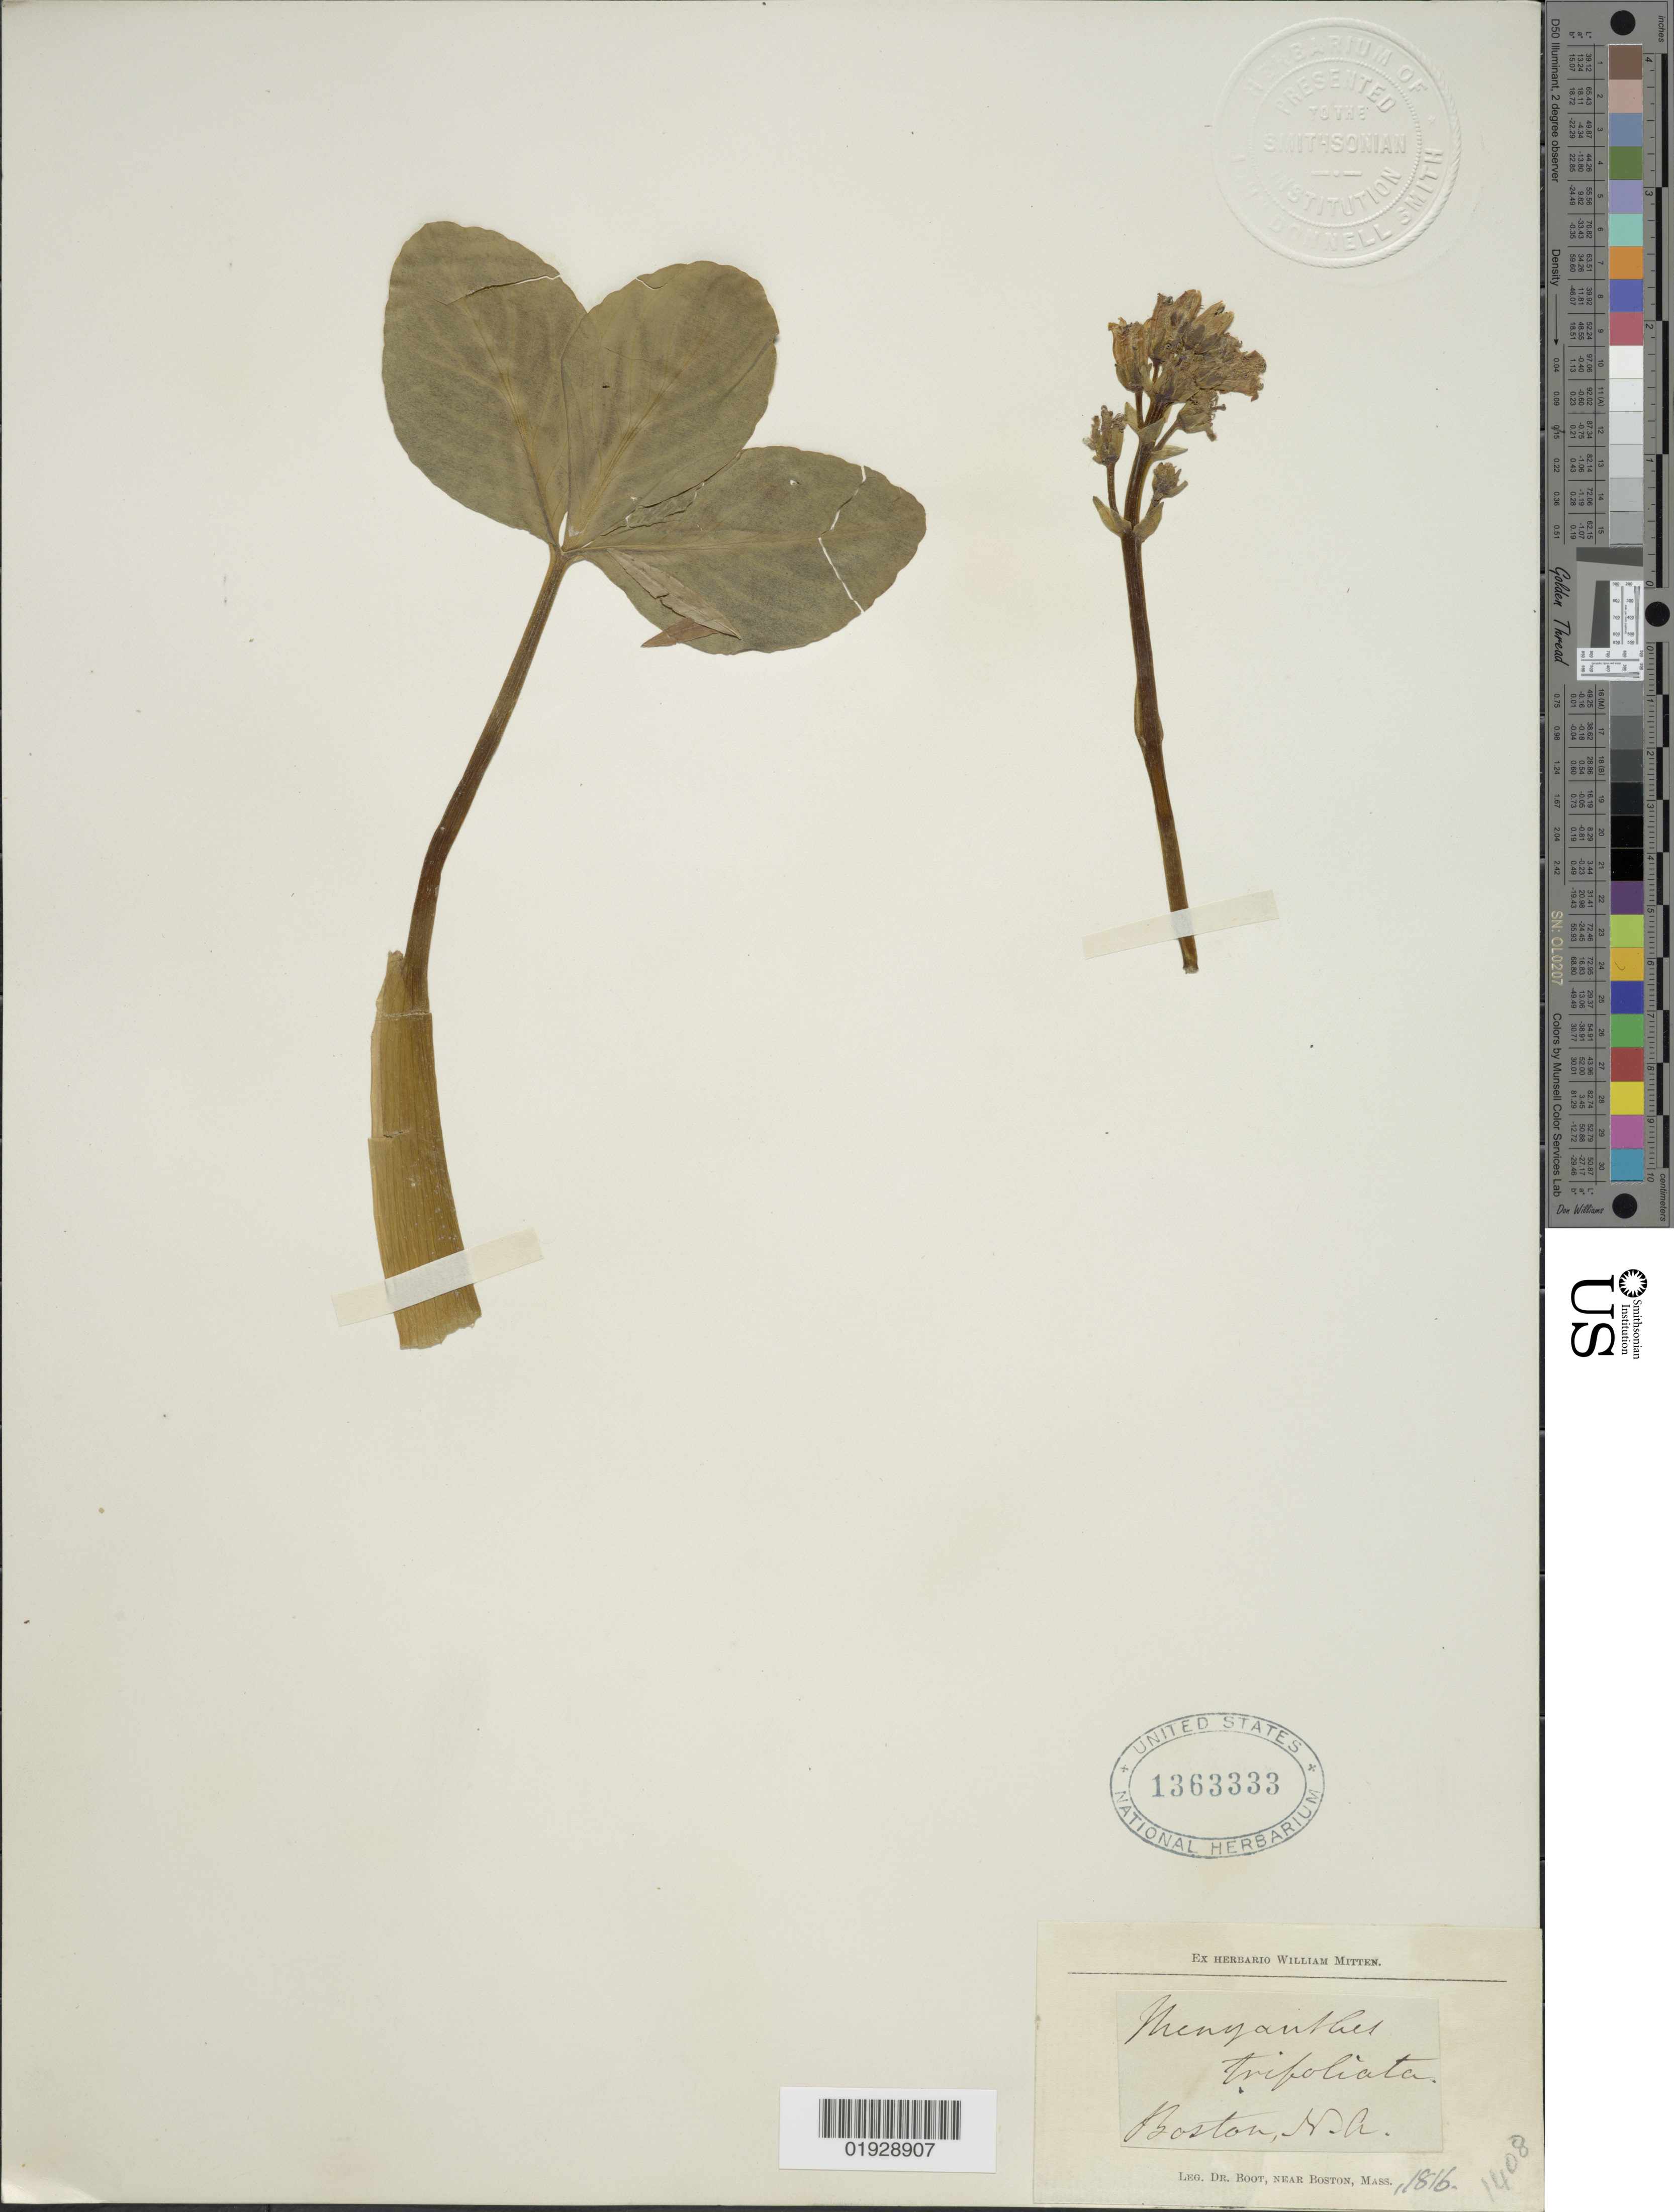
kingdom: Plantae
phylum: Tracheophyta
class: Magnoliopsida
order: Asterales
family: Menyanthaceae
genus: Menyanthes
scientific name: Menyanthes trifoliata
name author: L.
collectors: Boot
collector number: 1408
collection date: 1816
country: United States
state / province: Massachusetts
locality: Near Boston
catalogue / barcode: US 1363333